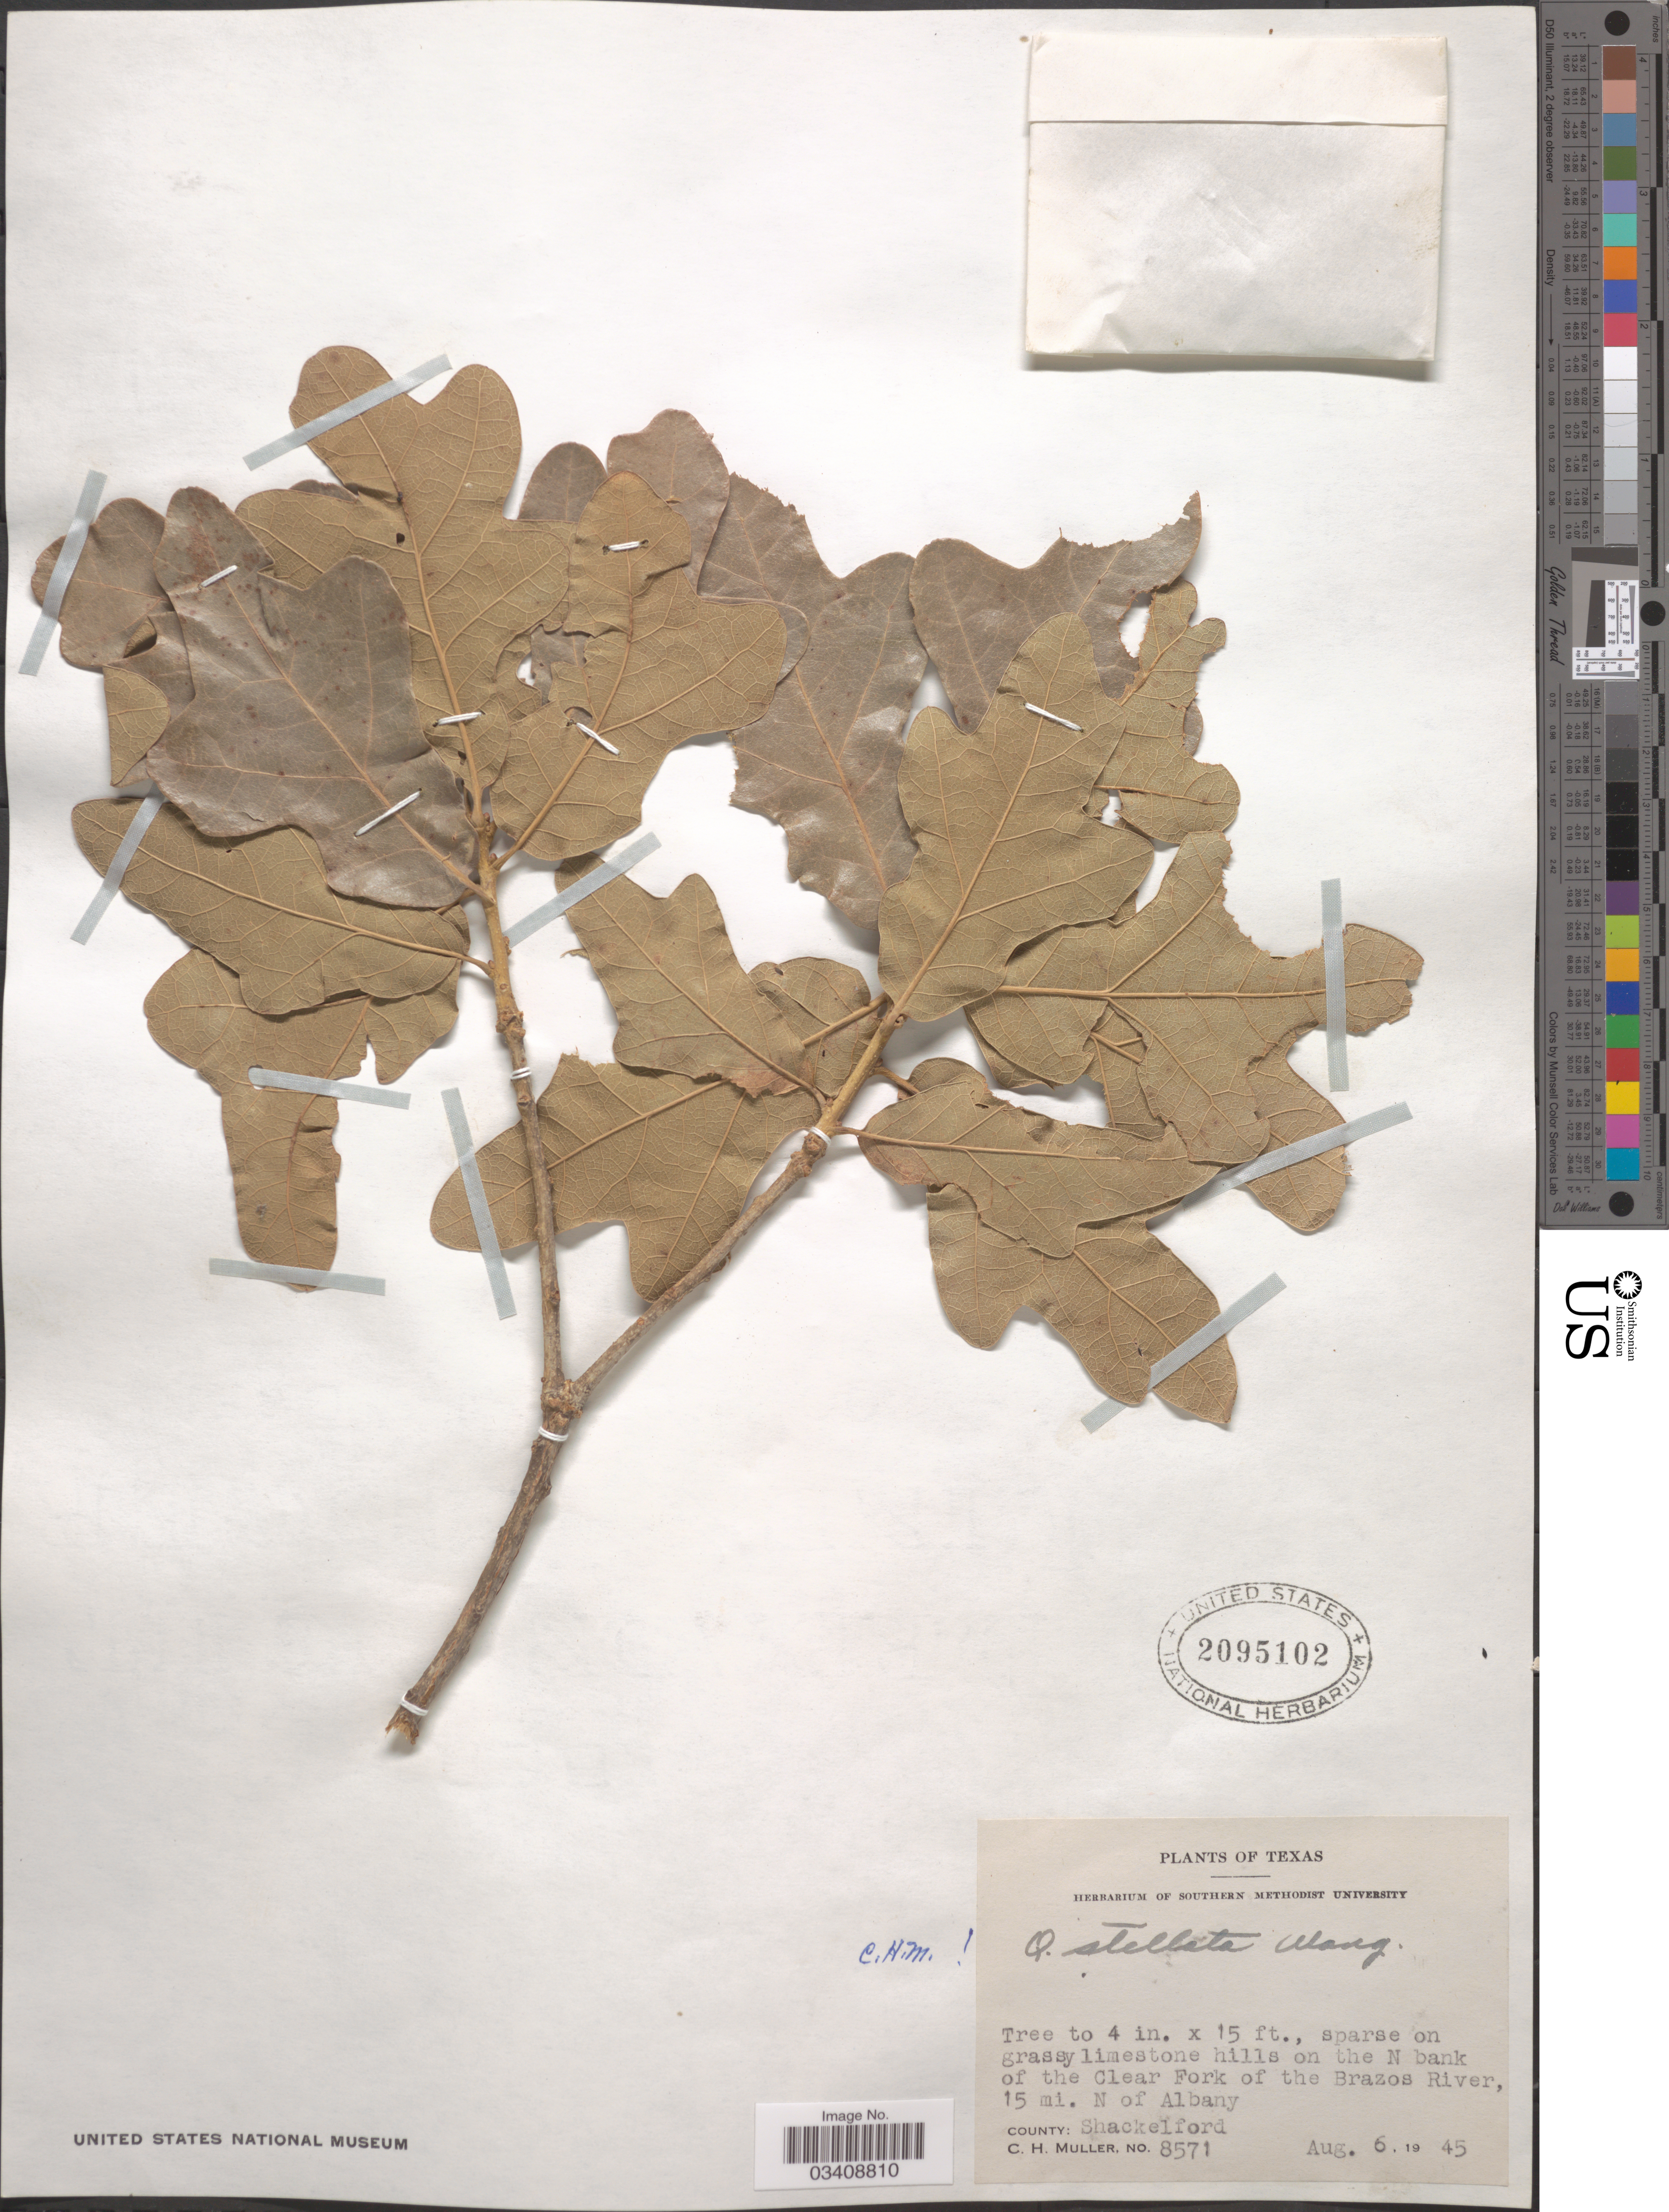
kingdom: Plantae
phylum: Tracheophyta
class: Magnoliopsida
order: Fagales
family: Fagaceae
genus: Quercus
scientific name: Quercus stellata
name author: Wangenh.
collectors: C. H. Mueller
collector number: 8571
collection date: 1945-08-06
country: United States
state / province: Texas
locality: On the N bank of the Clear Fork of the Brazos River, 15 mi. N of Albany. County: Shackelford.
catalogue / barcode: US 2095102